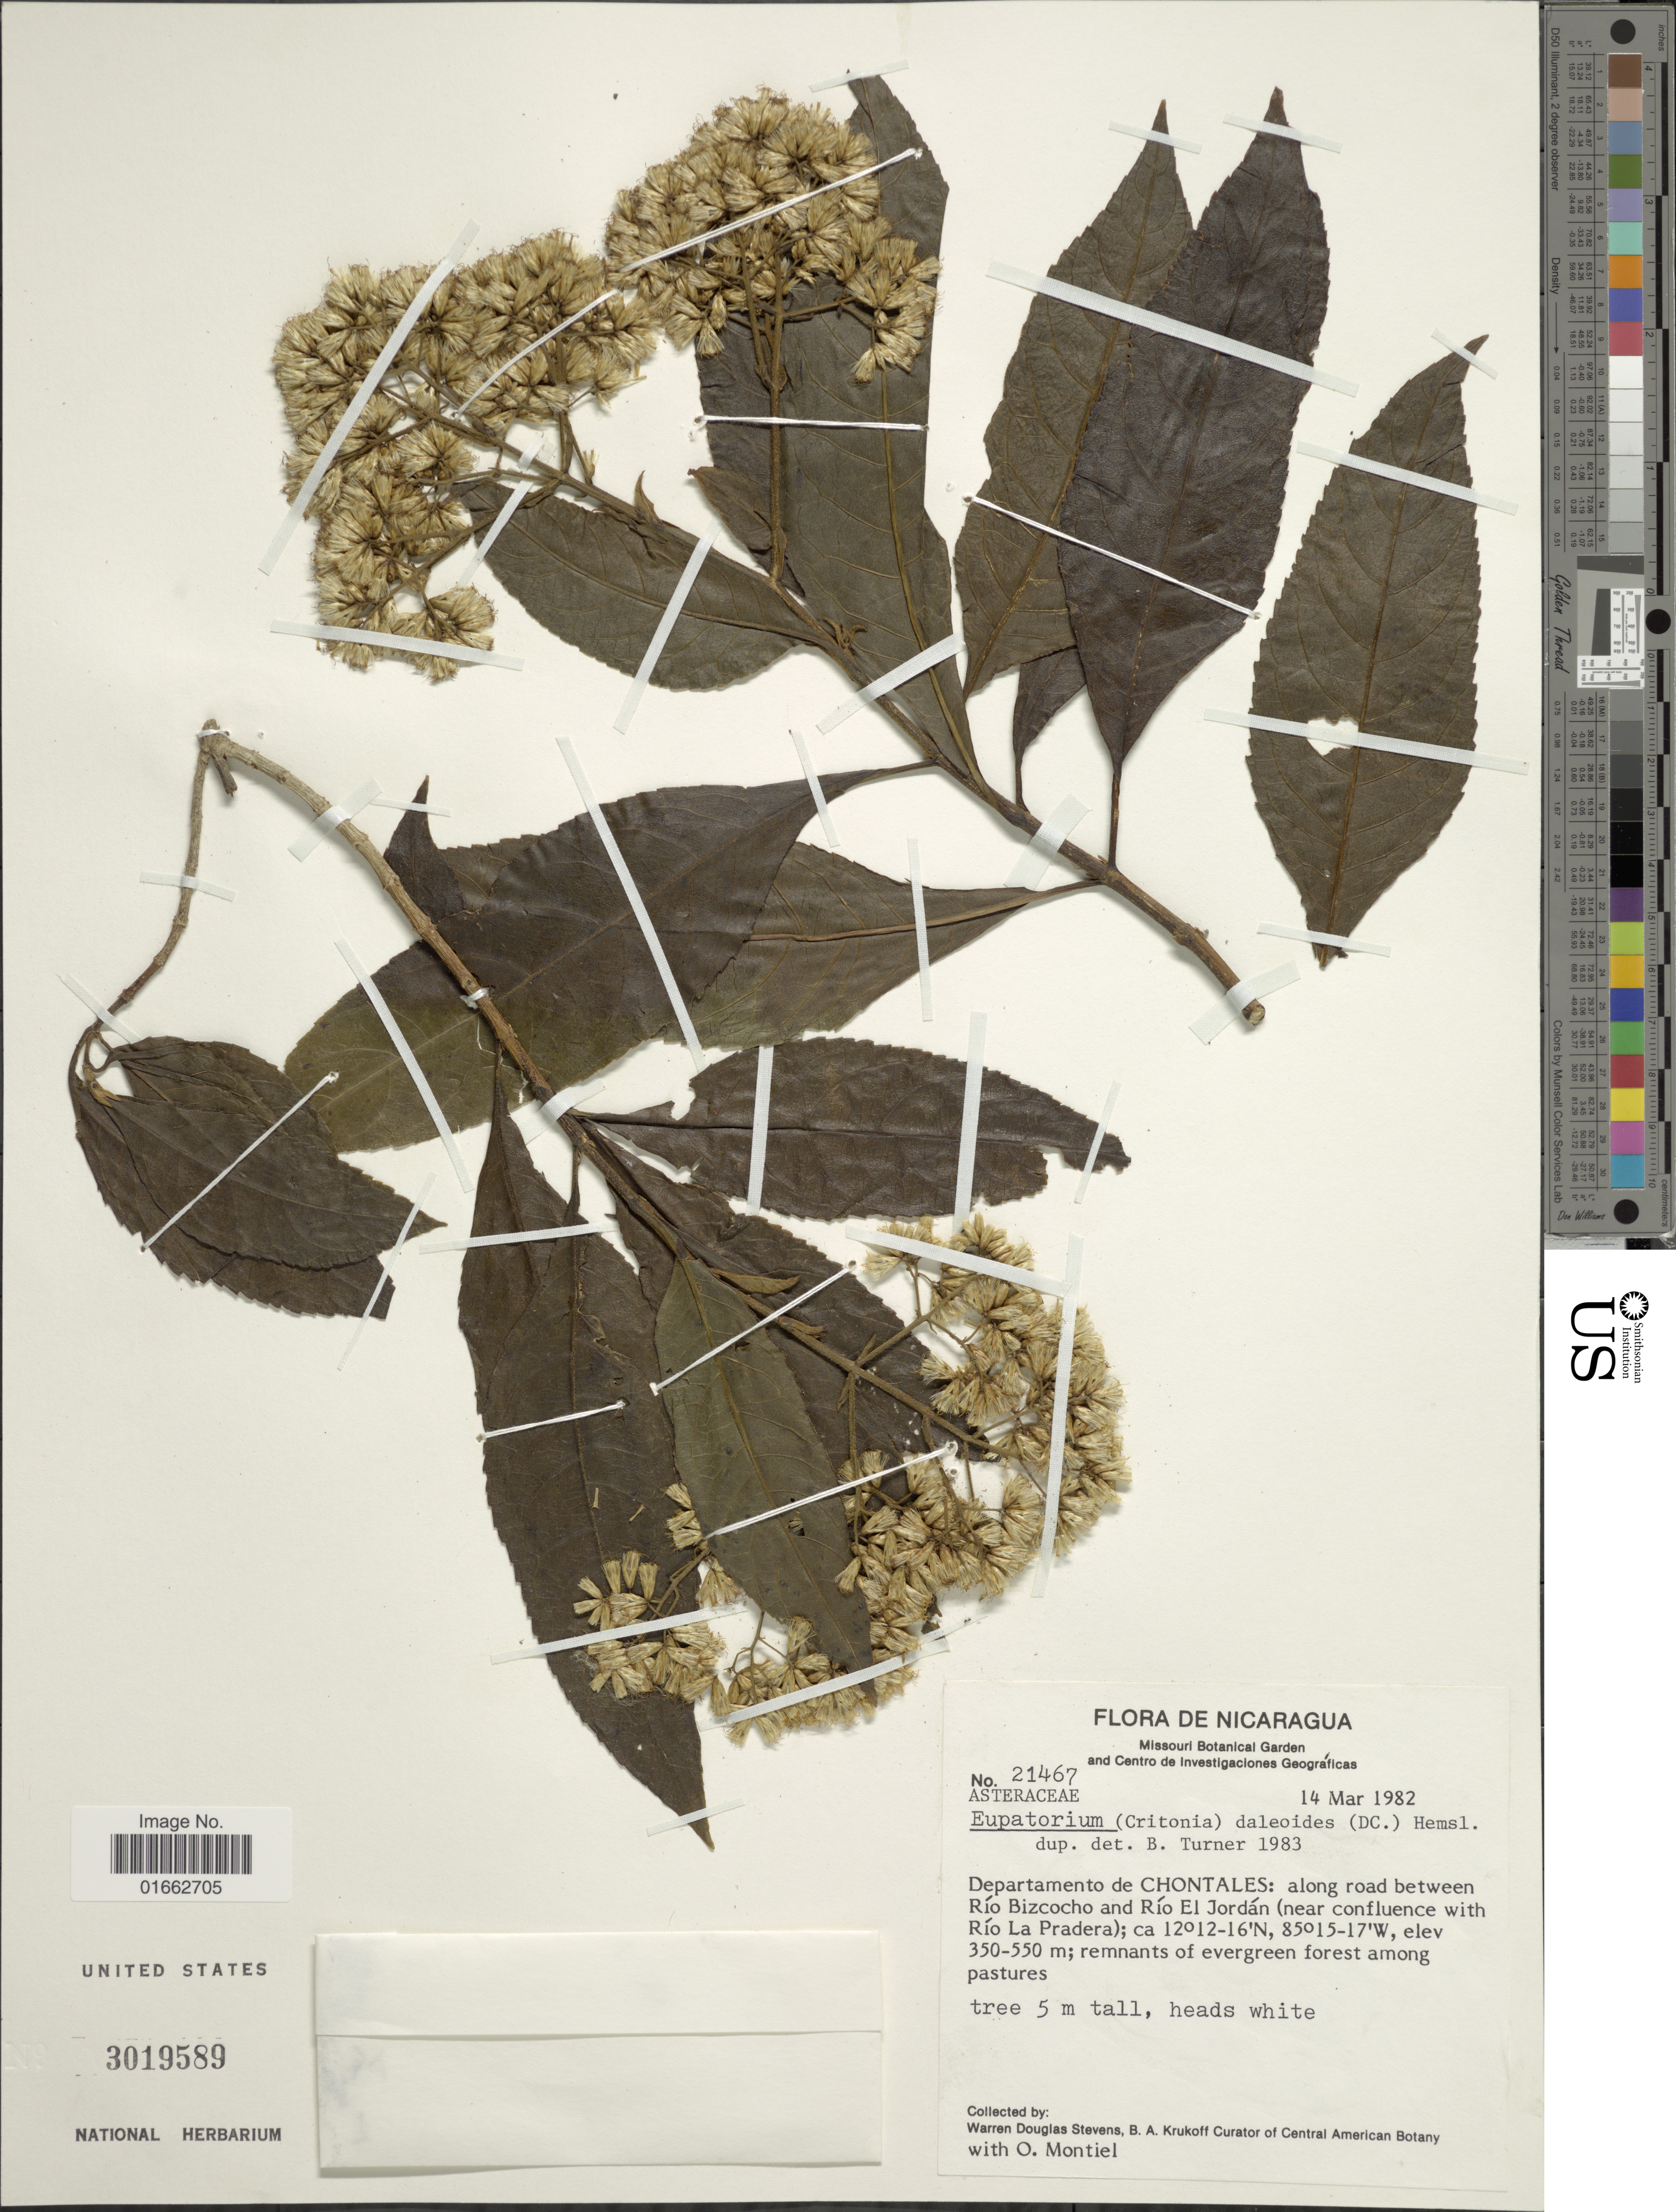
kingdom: Plantae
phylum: Tracheophyta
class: Magnoliopsida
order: Asterales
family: Asteraceae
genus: Critonia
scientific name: Critonia daleoides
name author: DC.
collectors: W. D. Stevens & O. Montiel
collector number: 21467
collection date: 1982-03-14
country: Nicaragua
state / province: Chontales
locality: Along road between Río Bizcocho and Río El Jordán (near conlfuence with Río La Pradera)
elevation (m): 350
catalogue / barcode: US 3019589